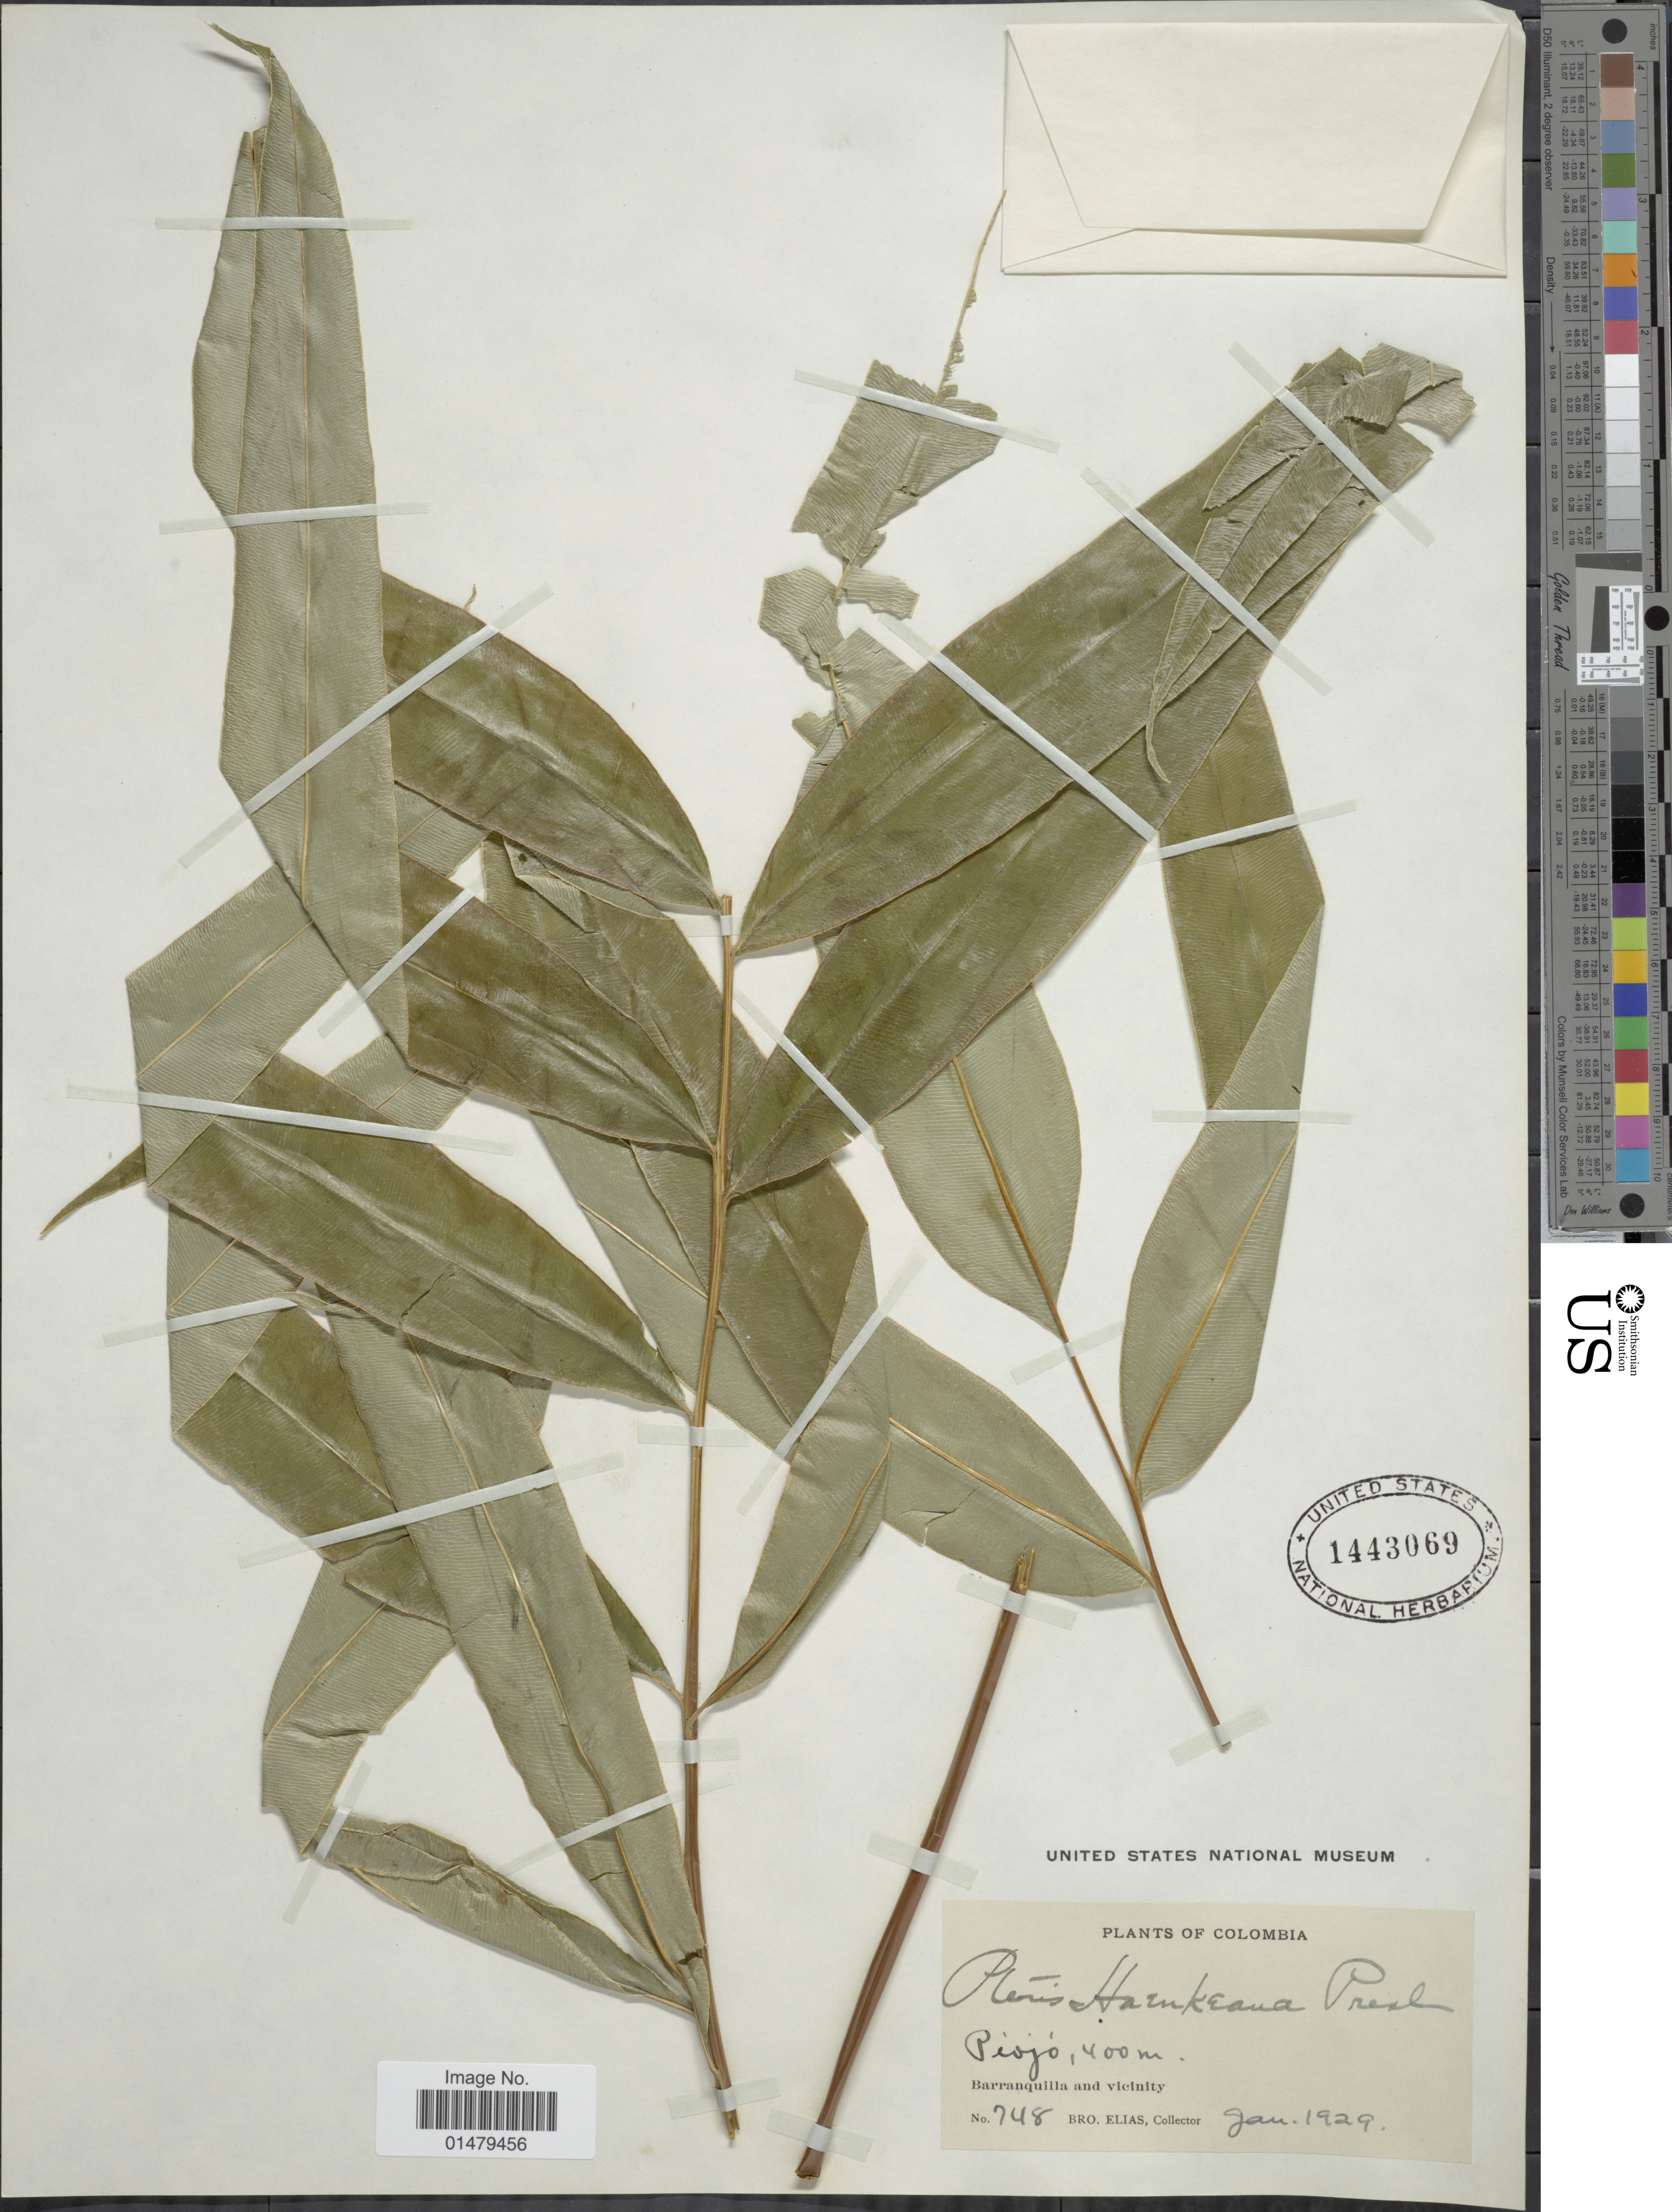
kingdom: Plantae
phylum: Tracheophyta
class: Polypodiopsida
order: Polypodiales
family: Pteridaceae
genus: Pteris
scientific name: Pteris haenkeana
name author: C. Presl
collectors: Bro. Elias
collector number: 748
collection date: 1929-01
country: Colombia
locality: Piojo. Barranquilla and vicinity.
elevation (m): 400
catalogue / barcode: US 1443069